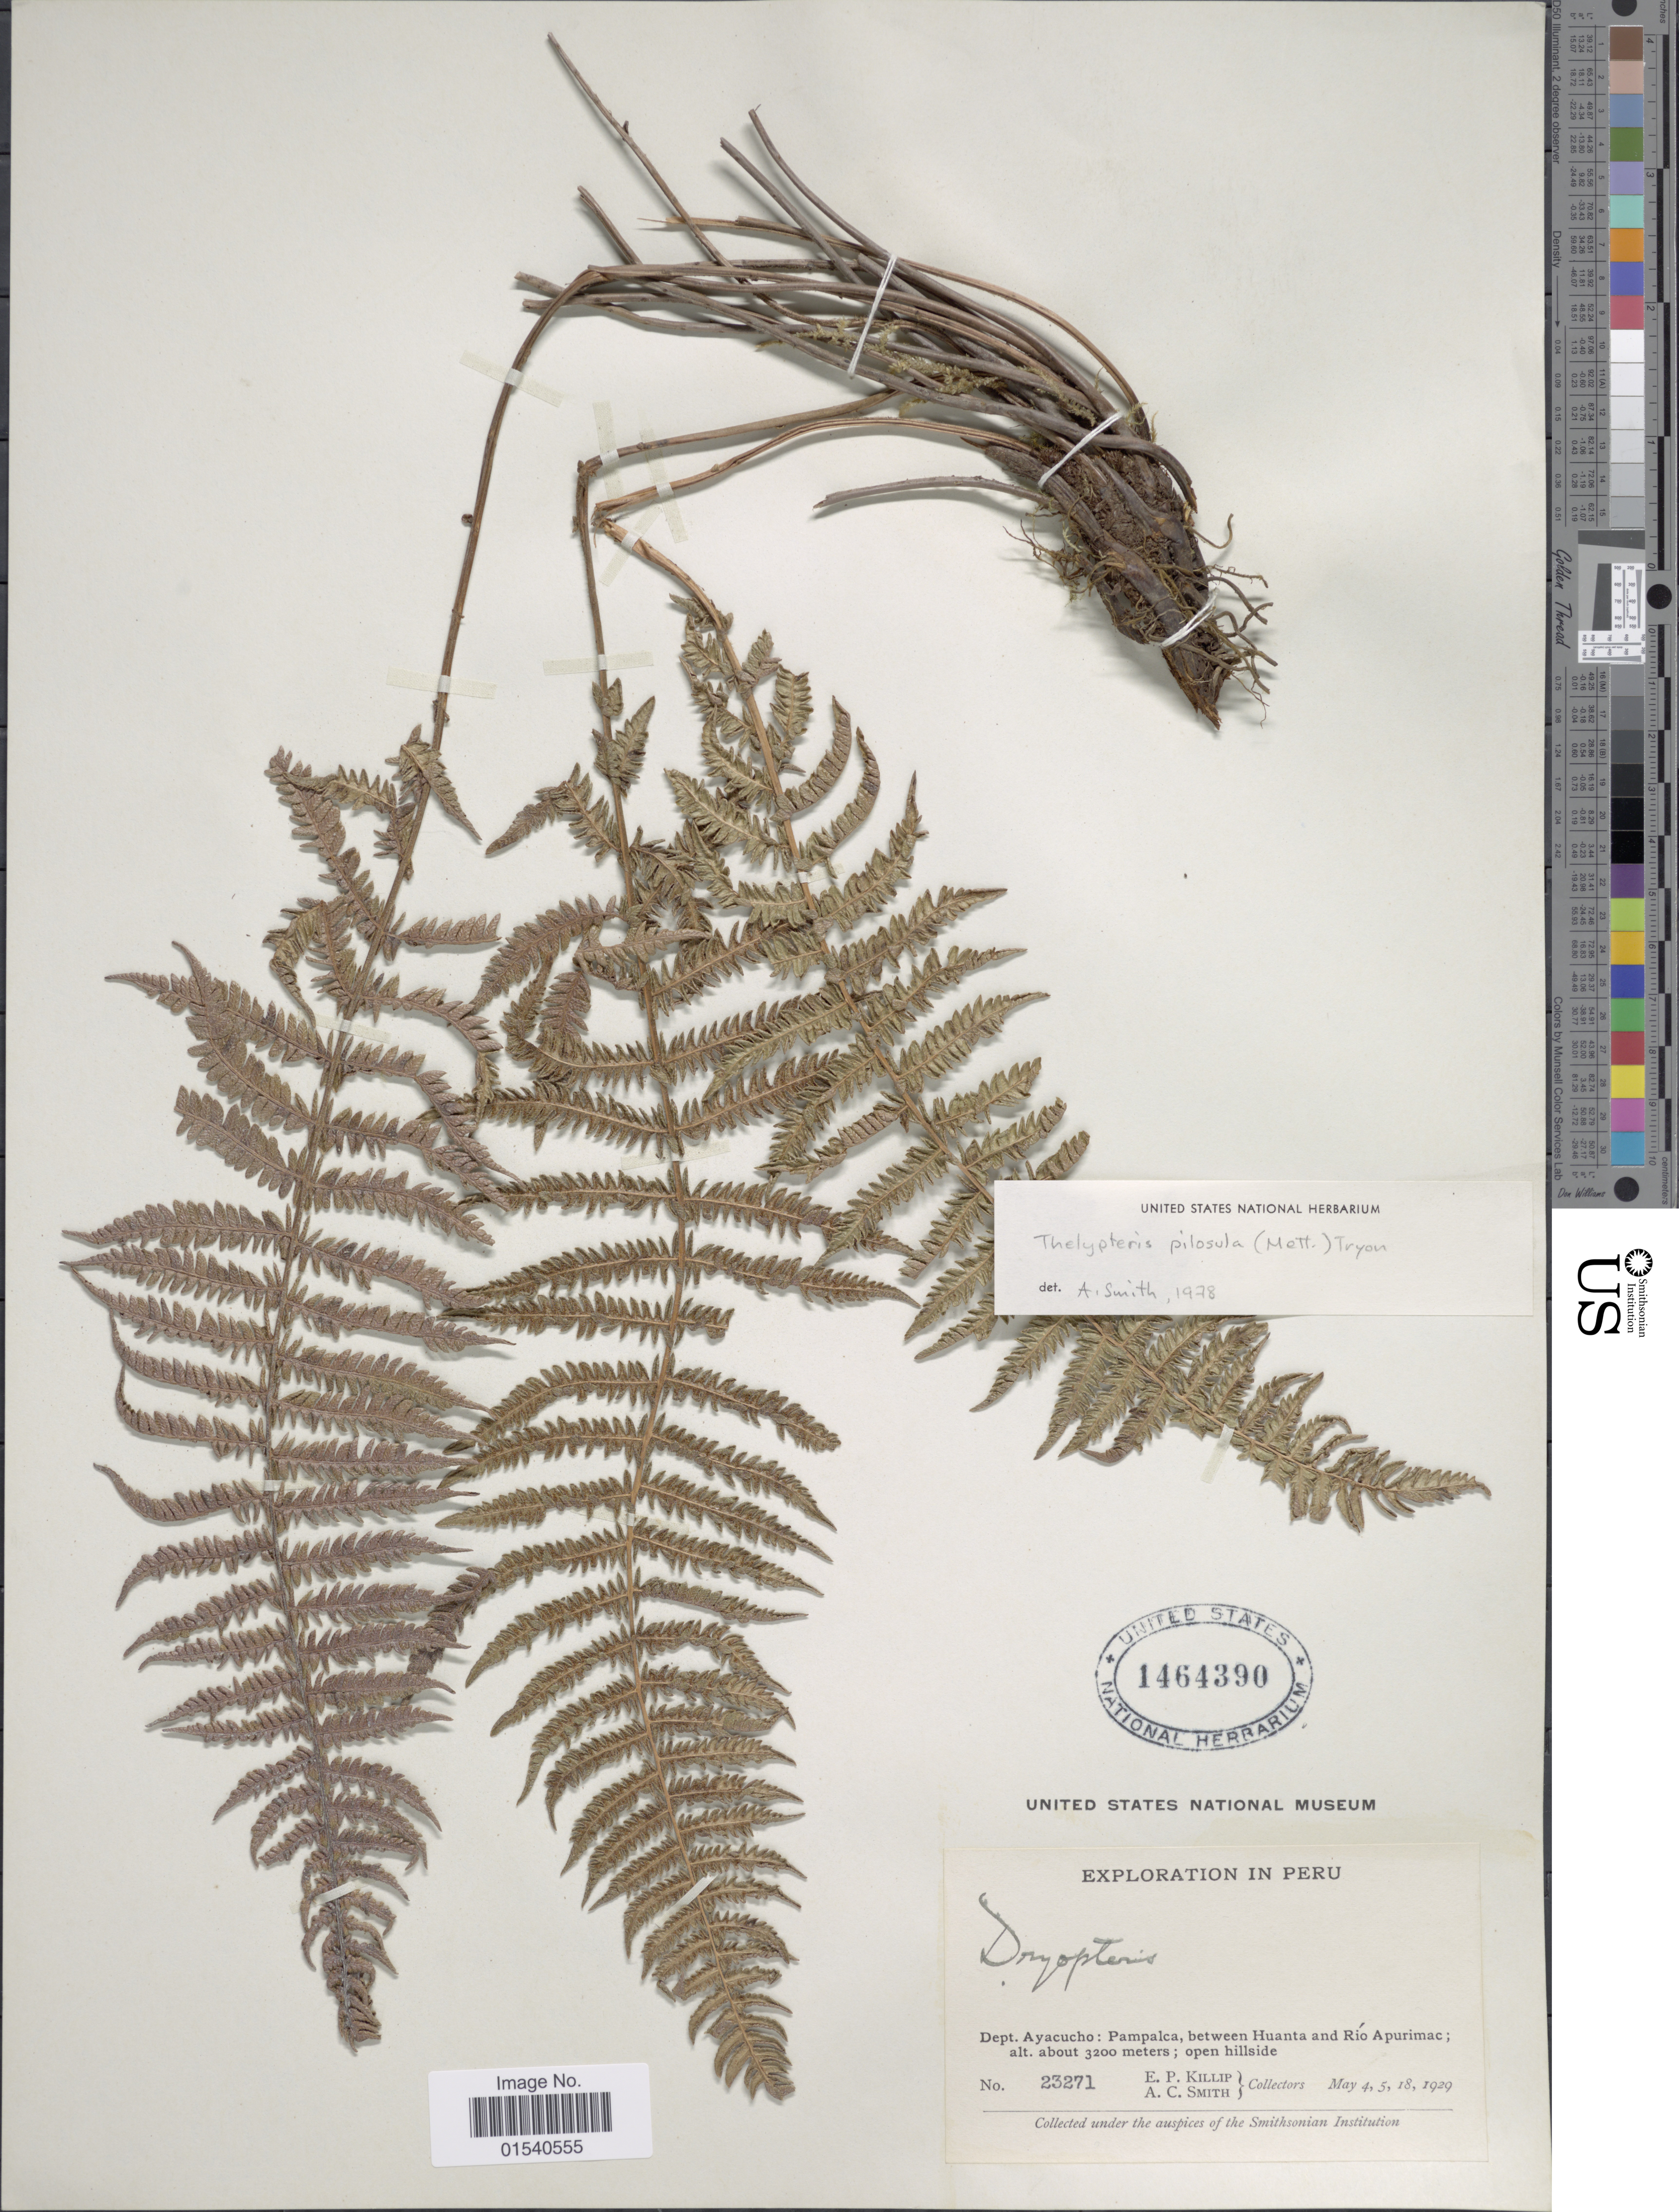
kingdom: Plantae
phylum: Tracheophyta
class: Polypodiopsida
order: Polypodiales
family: Thelypteridaceae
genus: Amauropelta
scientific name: Amauropelta pilosula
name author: (Klotzsch & H. Karst.) Á. Löve & D. Löve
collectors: E. P. Killip & A. C. Smith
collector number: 23271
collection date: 1929-05-04/1929-05-18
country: Peru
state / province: Ayacucho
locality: Dept. Ayacucho: Pampalca, between Huanta and Río Apurimac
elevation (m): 3200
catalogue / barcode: US 1464390